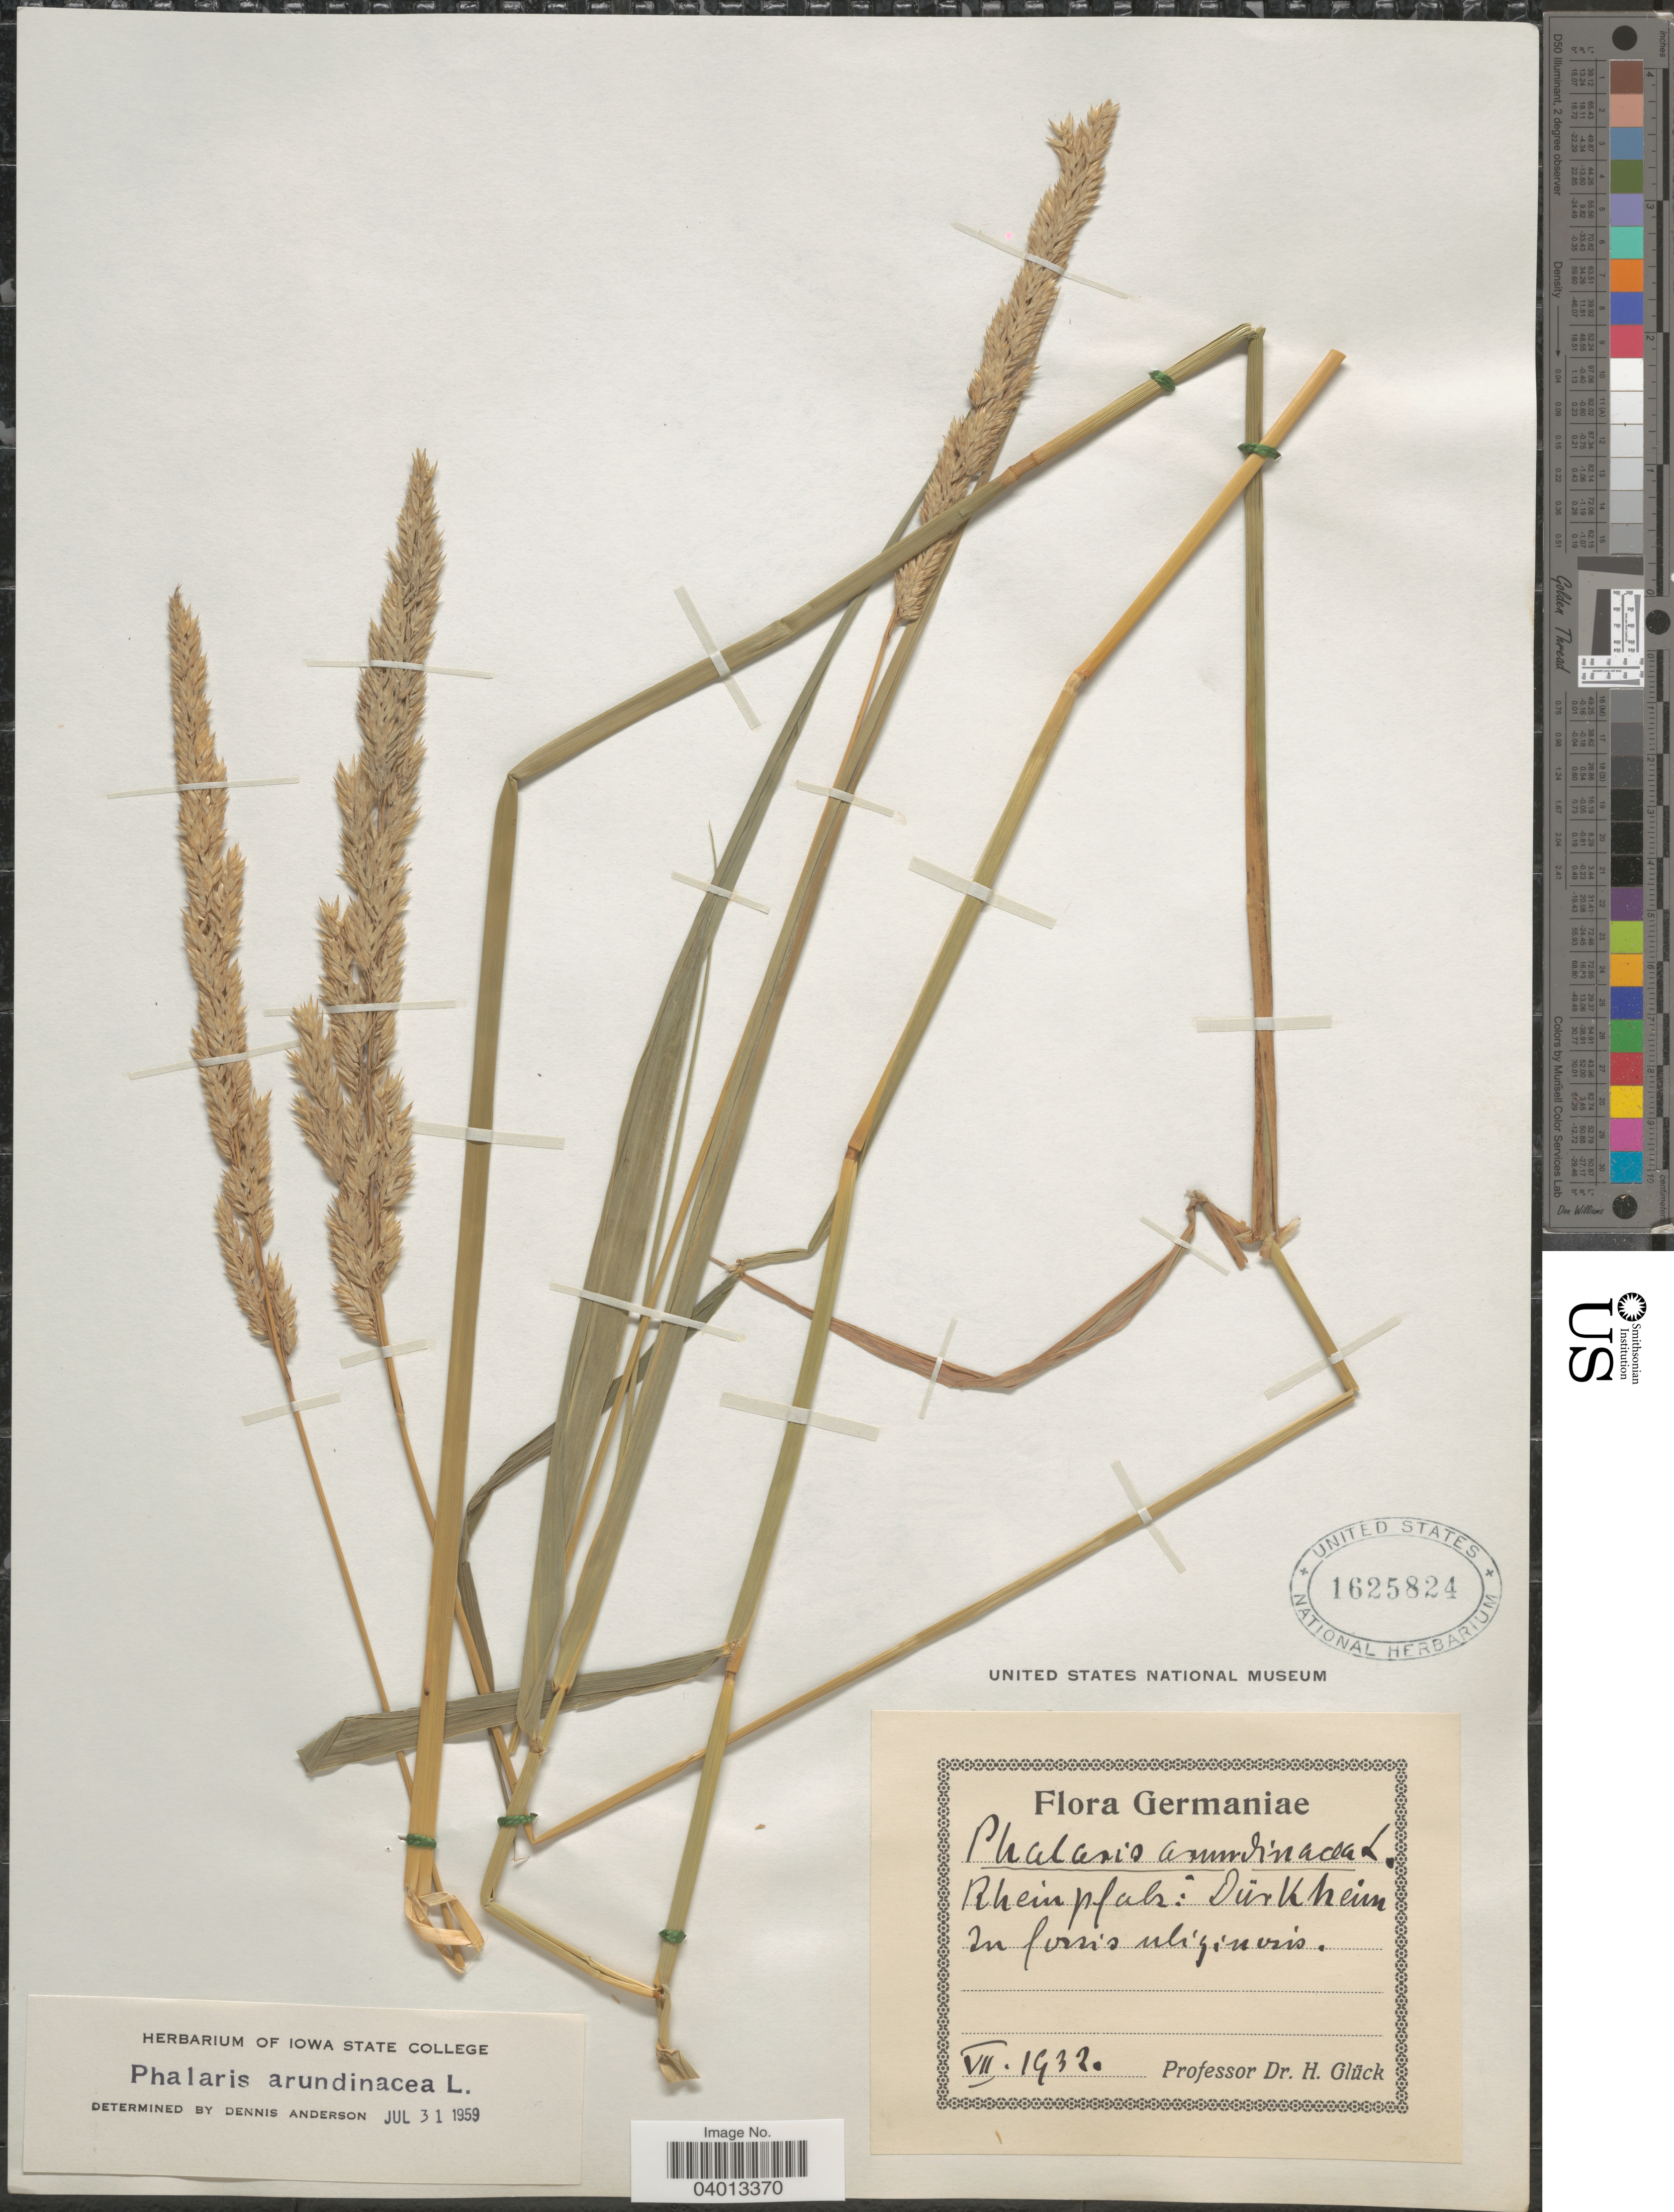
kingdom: Plantae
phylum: Tracheophyta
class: Liliopsida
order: Poales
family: Poaceae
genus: Phalaris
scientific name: Phalaris arundinacea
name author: L.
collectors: H. Glück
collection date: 1932-07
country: Germany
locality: Rheinpfalz: Dürkheim. In fossis uliqinosis.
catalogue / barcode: US 1625824